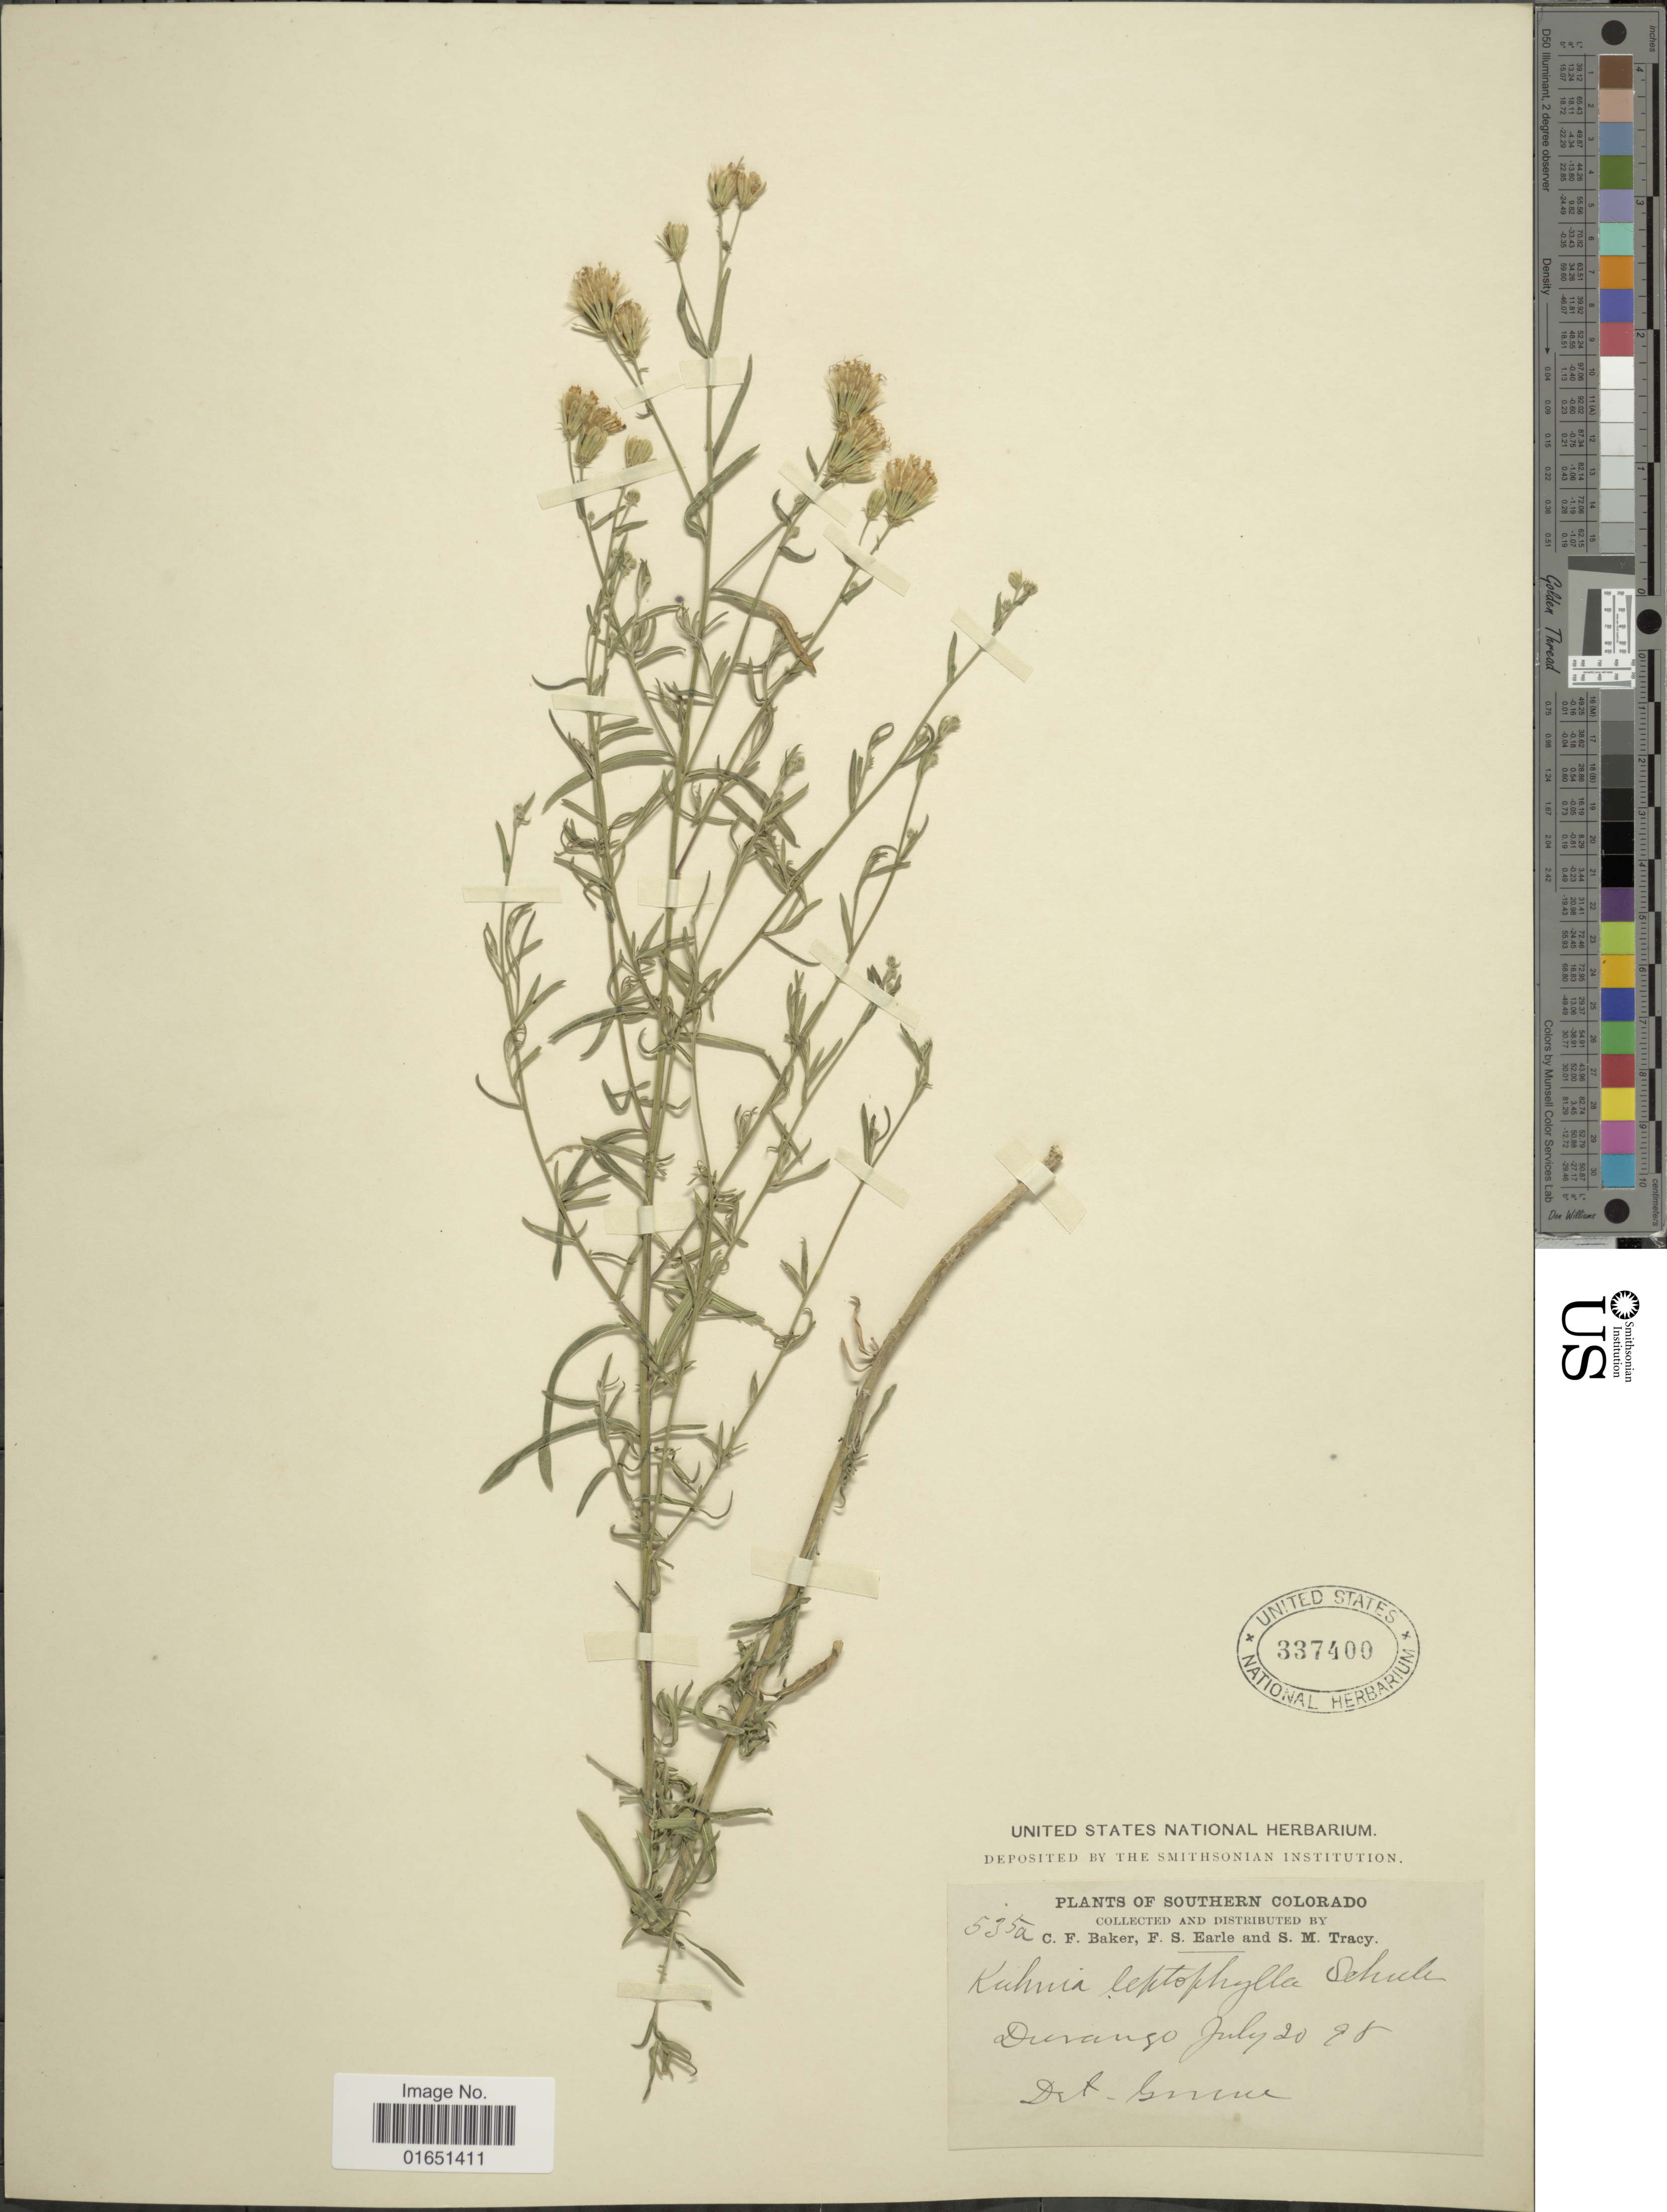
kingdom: Plantae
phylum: Tracheophyta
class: Magnoliopsida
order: Asterales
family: Asteraceae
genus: Brickellia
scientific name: Brickellia rosmarinifolia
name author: (Vent.) W.A. Weber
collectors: C. F. Baker, F. S. Earle & S. M. Tracy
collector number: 535a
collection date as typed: Transcribed d/m/y: 20/7/98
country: United States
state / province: Colorado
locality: Southern Colorado, Durango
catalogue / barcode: US 337400